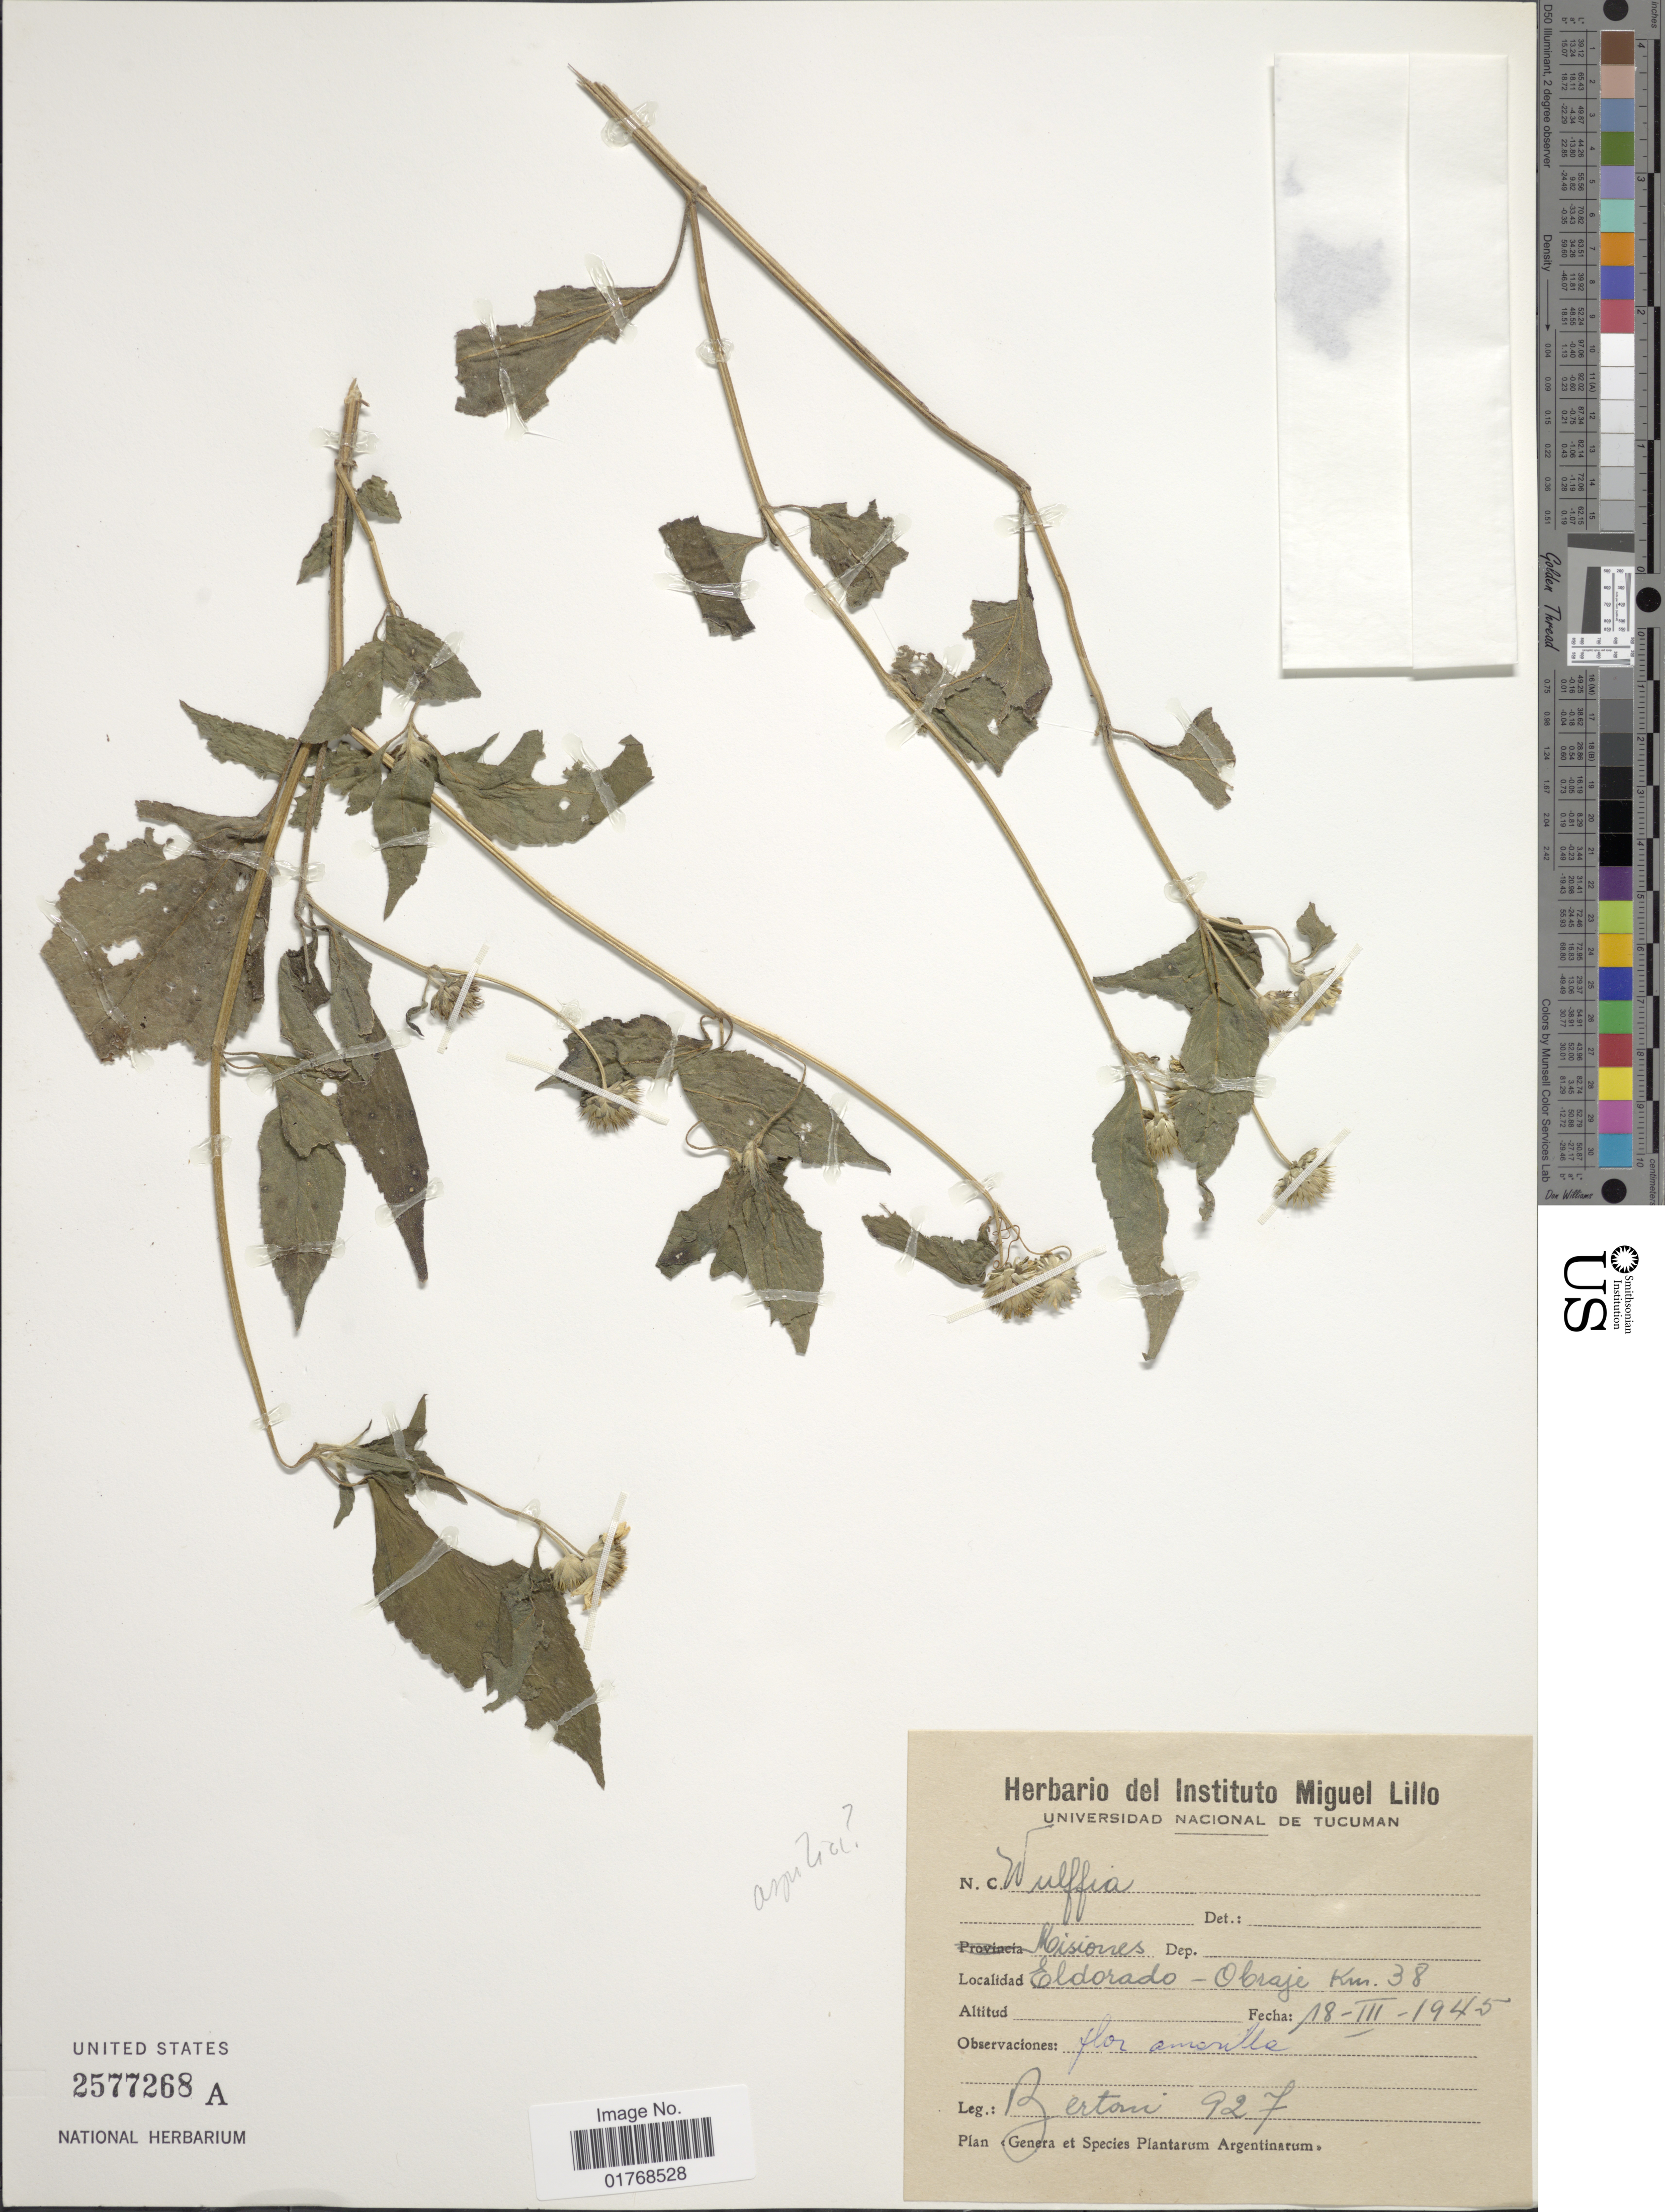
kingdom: Plantae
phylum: Tracheophyta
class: Magnoliopsida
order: Asterales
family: Asteraceae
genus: Viguiera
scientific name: Viguiera cabrerae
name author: H. Rob.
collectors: -- Bertoni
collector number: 927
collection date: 1945-03-18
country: Argentina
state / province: Misiones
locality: Misiones. Eldorado - Obraje Km. 38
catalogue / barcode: US 2577268A